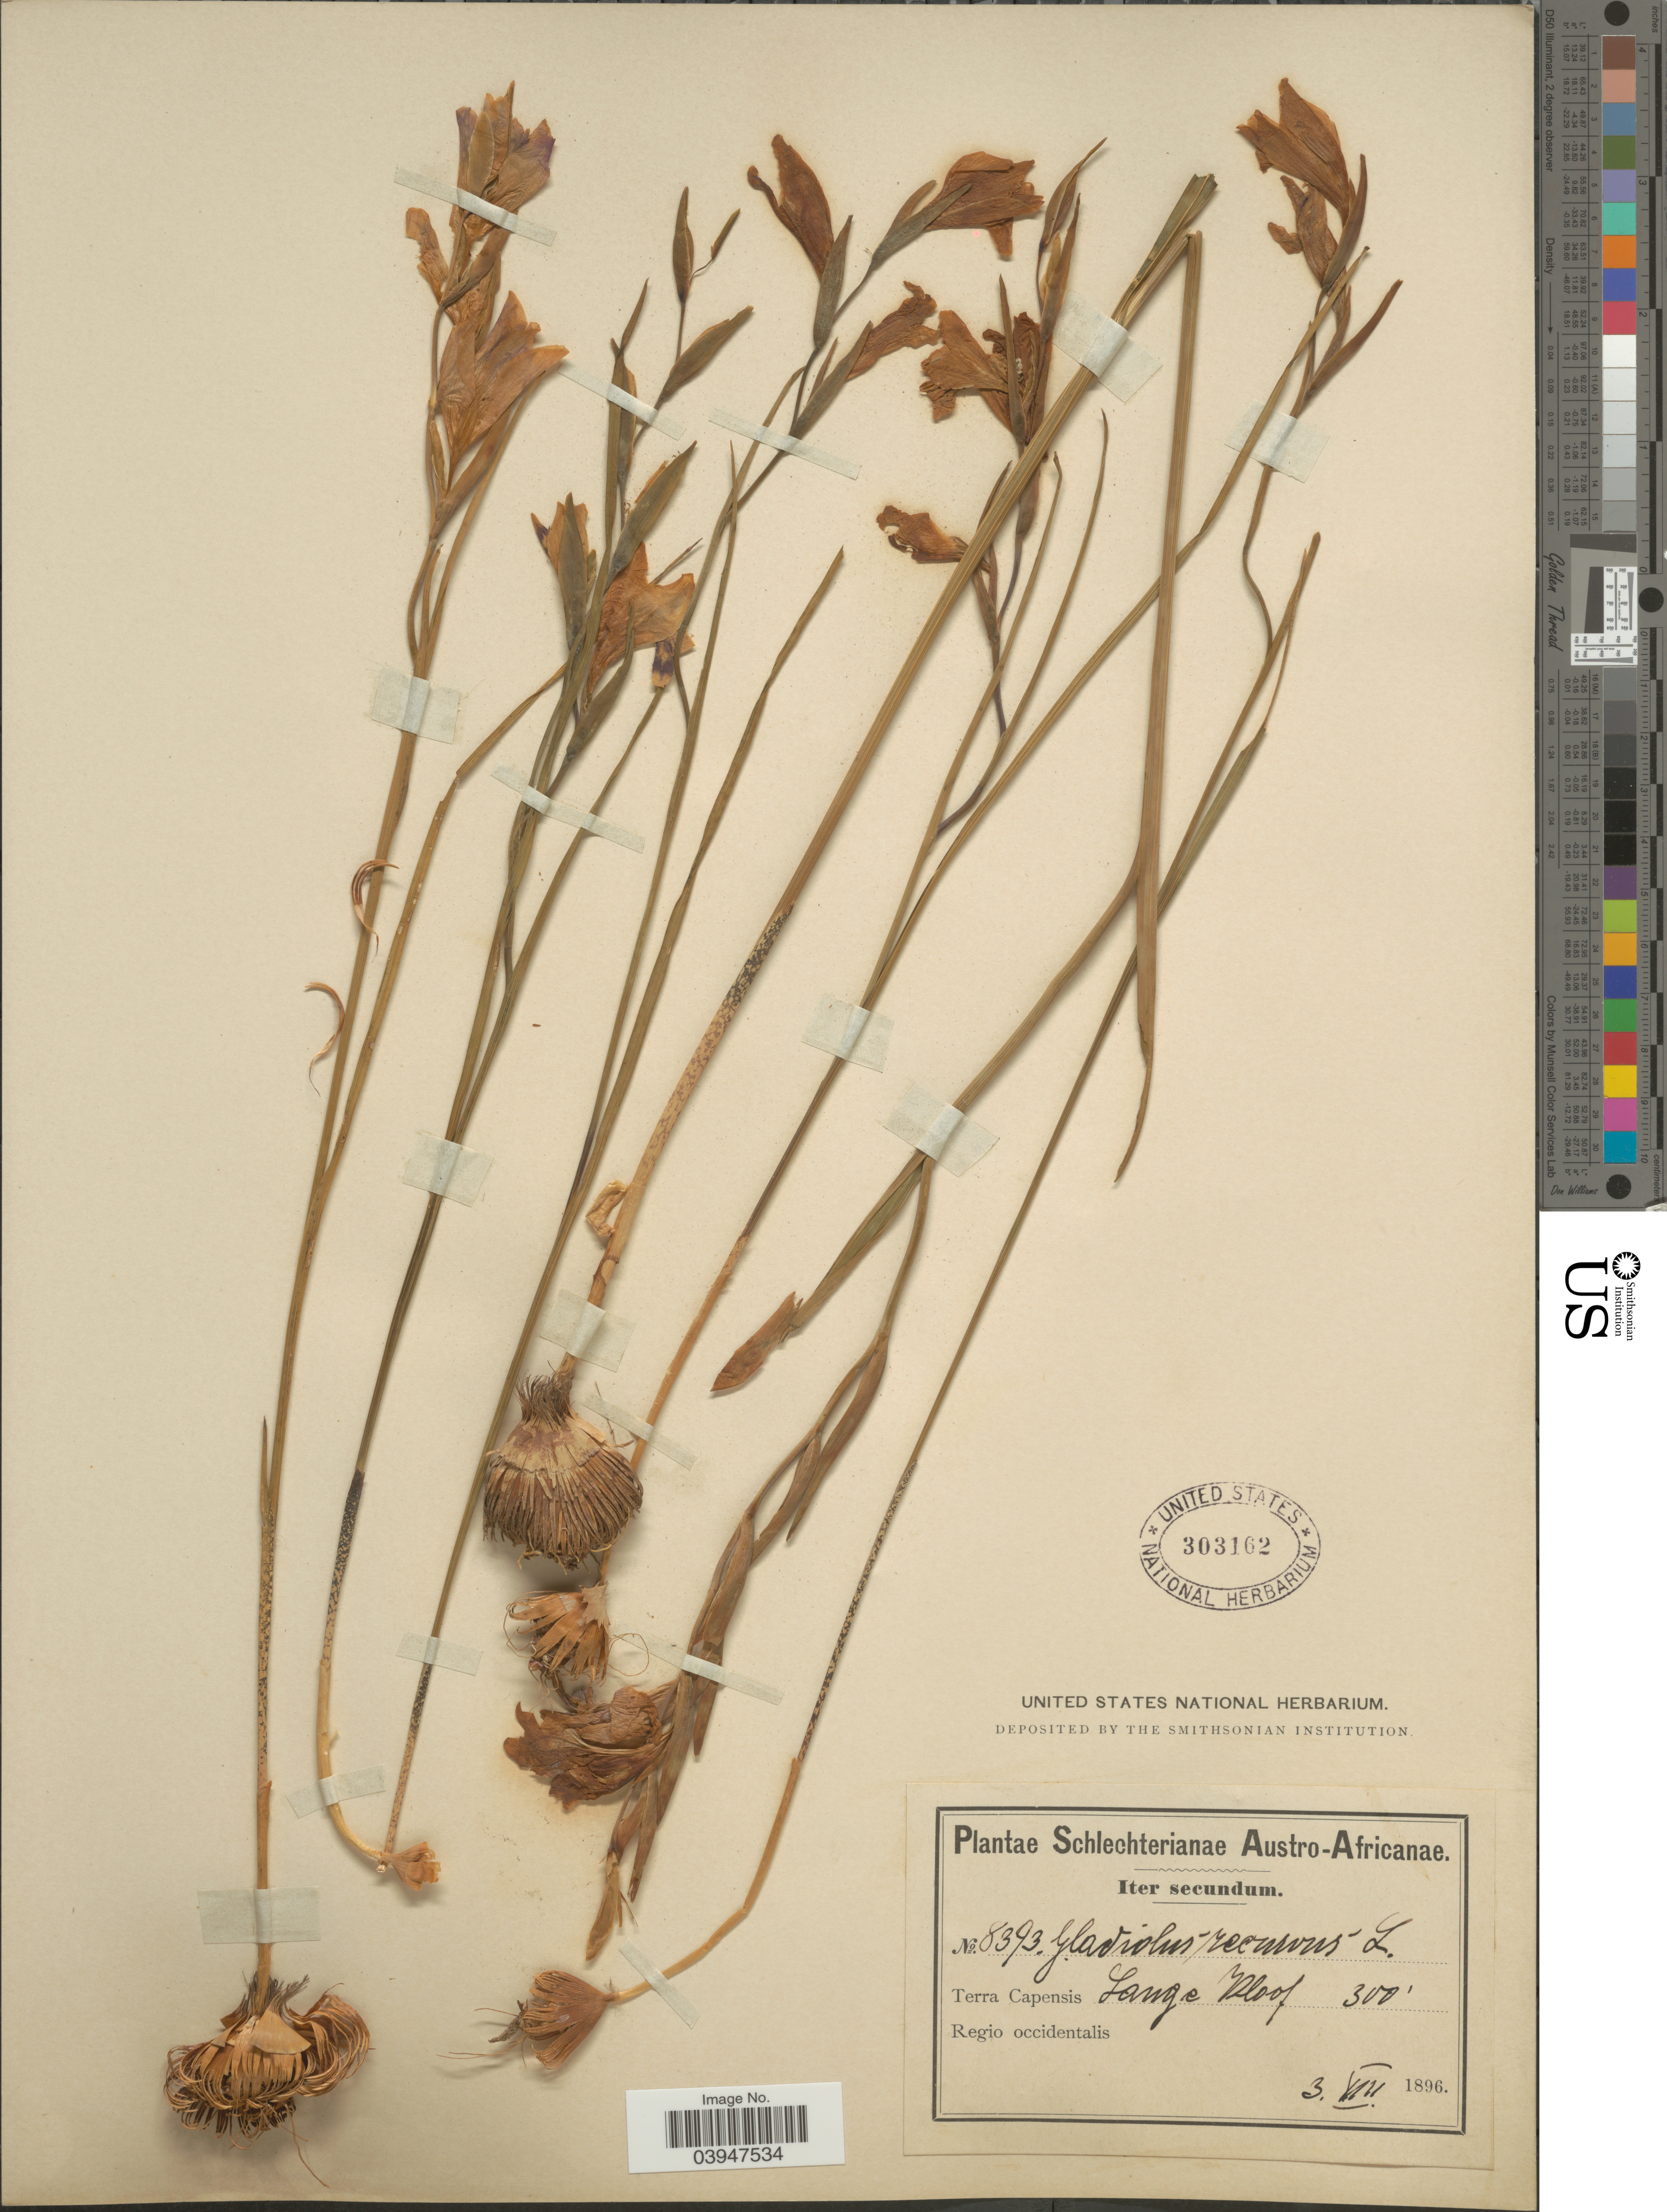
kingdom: Plantae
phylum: Tracheophyta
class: Liliopsida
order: Asparagales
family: Iridaceae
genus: Gladiolus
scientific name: Gladiolus recurvus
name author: L.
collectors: Schlechter, --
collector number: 8393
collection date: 1896-08-03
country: South Africa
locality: Austro-Africanae. Terra Capensis Lange Kloof. Regio occidentalis.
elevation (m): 91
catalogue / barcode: US 303162